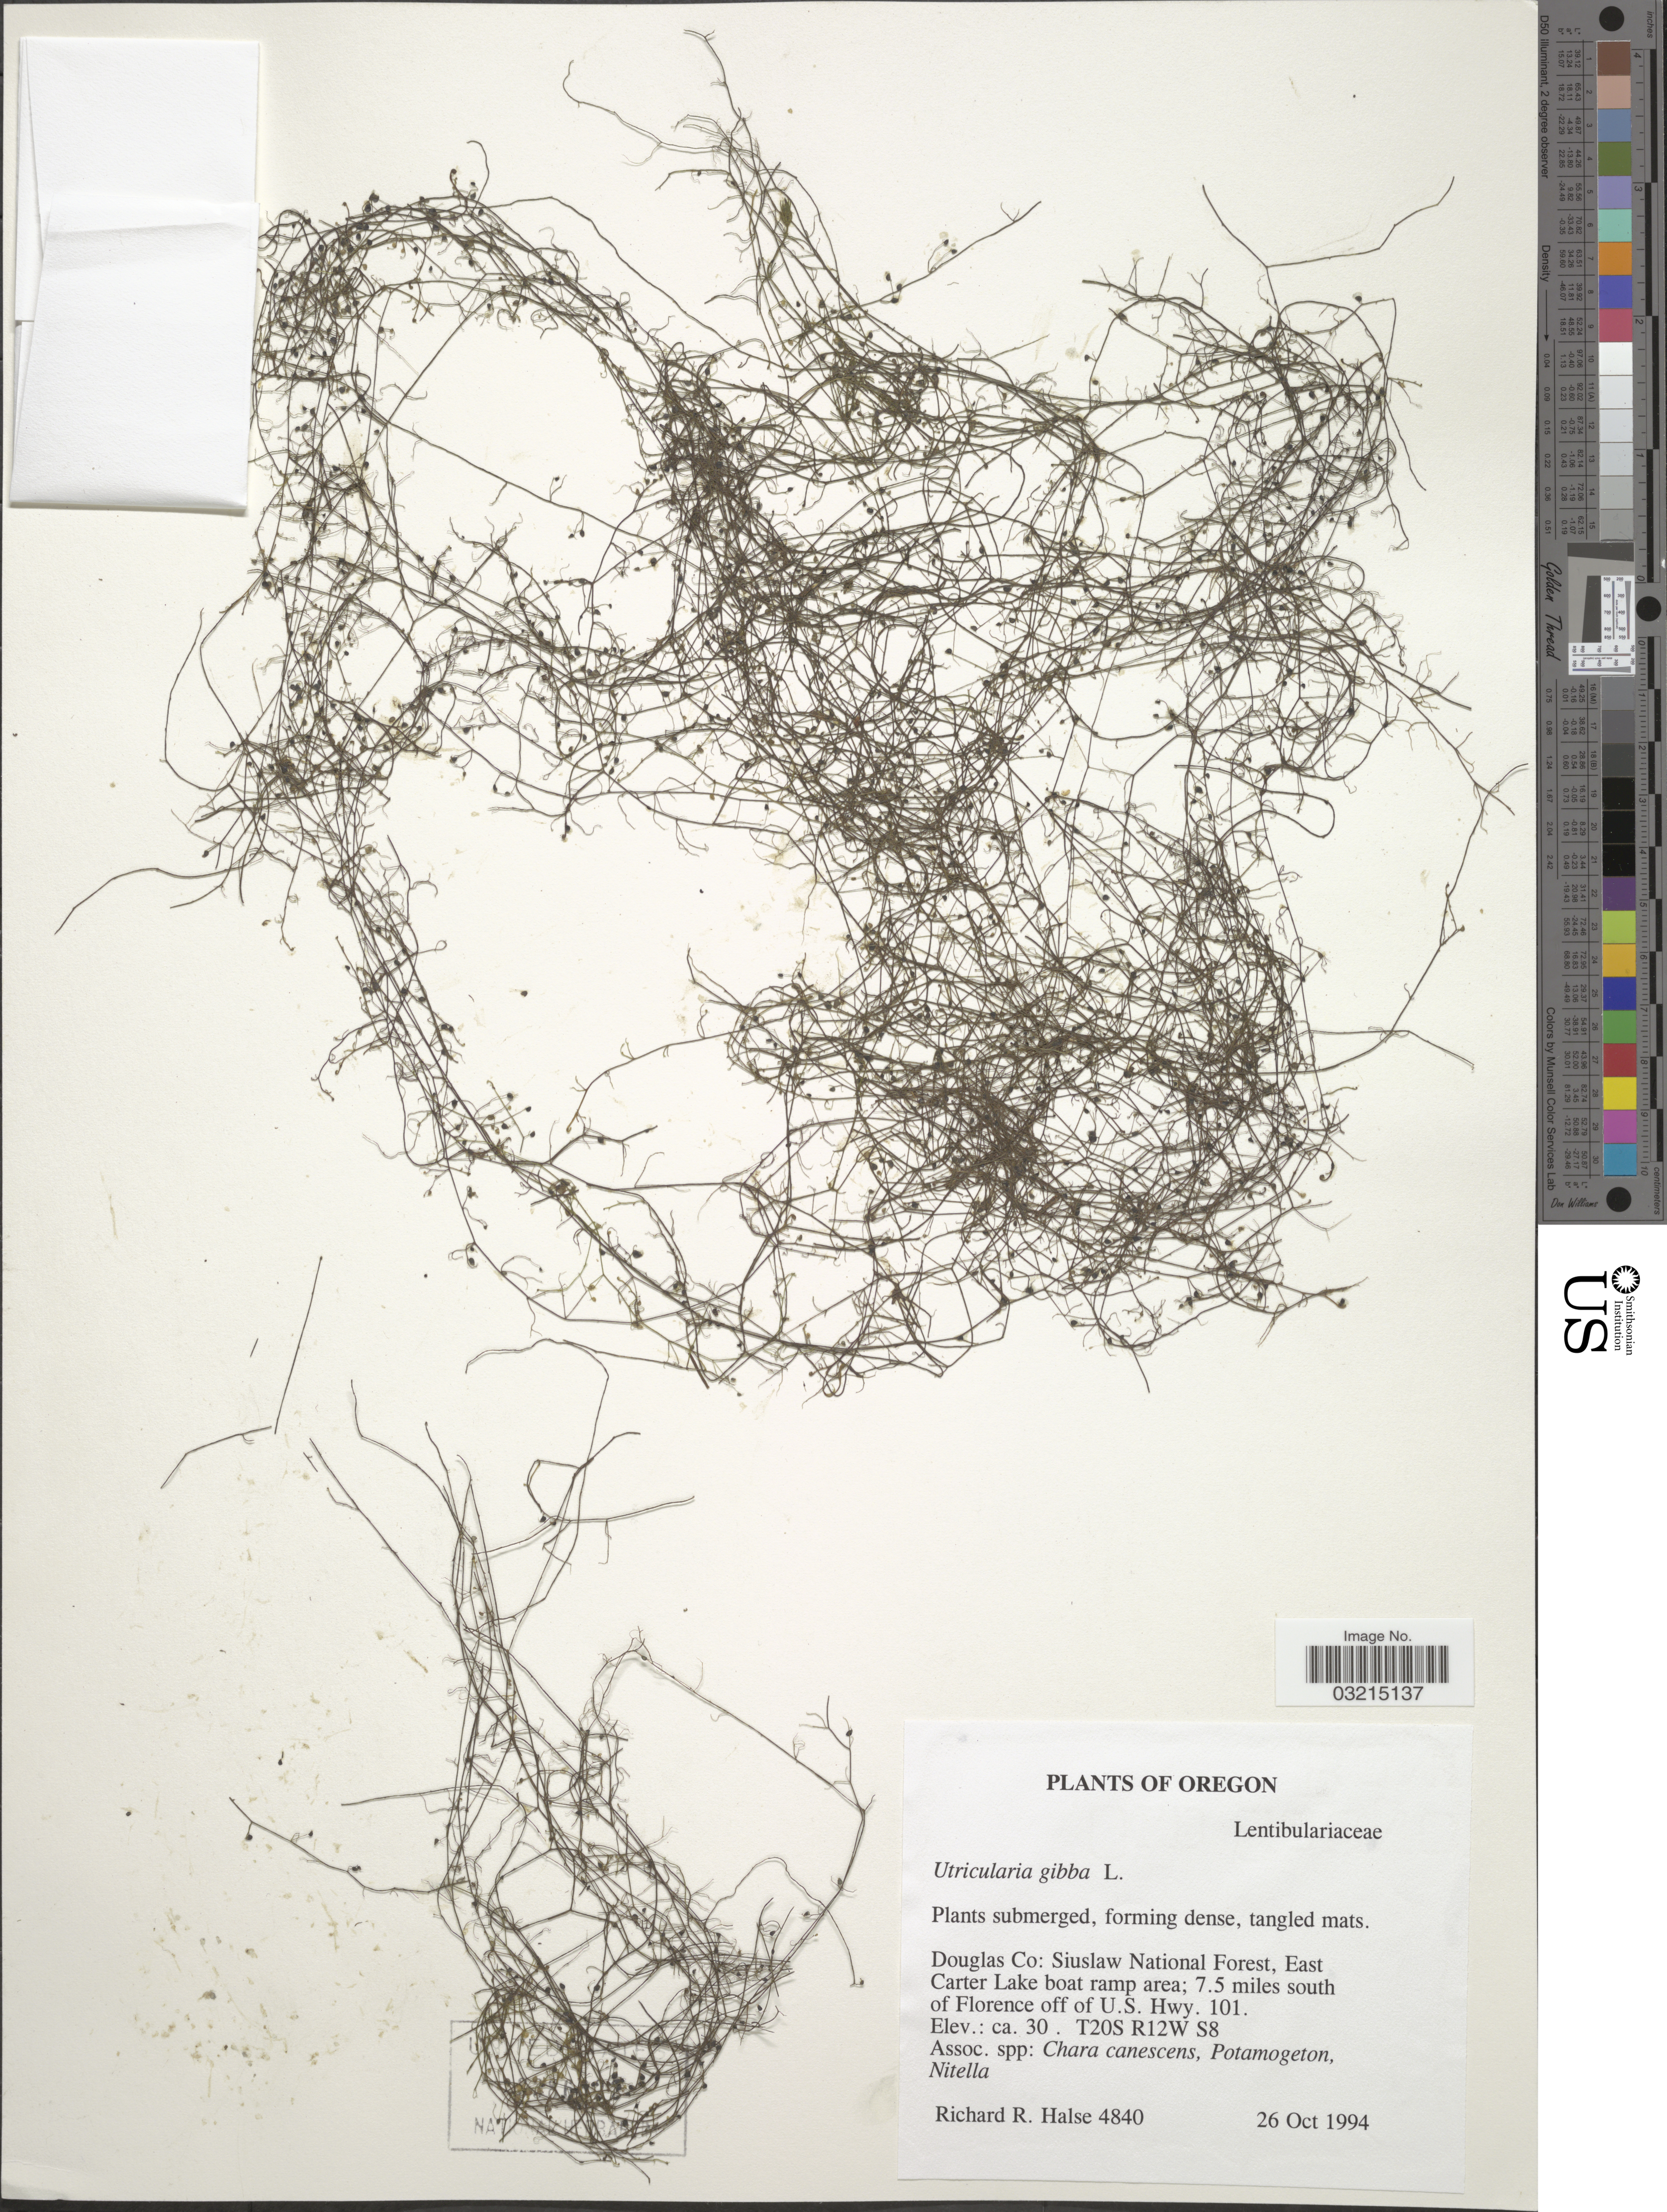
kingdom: Plantae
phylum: Tracheophyta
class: Magnoliopsida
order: Lamiales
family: Lentibulariaceae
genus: Utricularia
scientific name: Utricularia gibba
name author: L.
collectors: R. Halse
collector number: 4840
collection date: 1994-10-26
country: United States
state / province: Oregon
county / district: Douglas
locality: Douglas Co: Siuslaw National Forest, East Carter Lake boat ramp area; 7.5 miles south of Florence off U.S. Hwy. 101. T20S R12W S8.